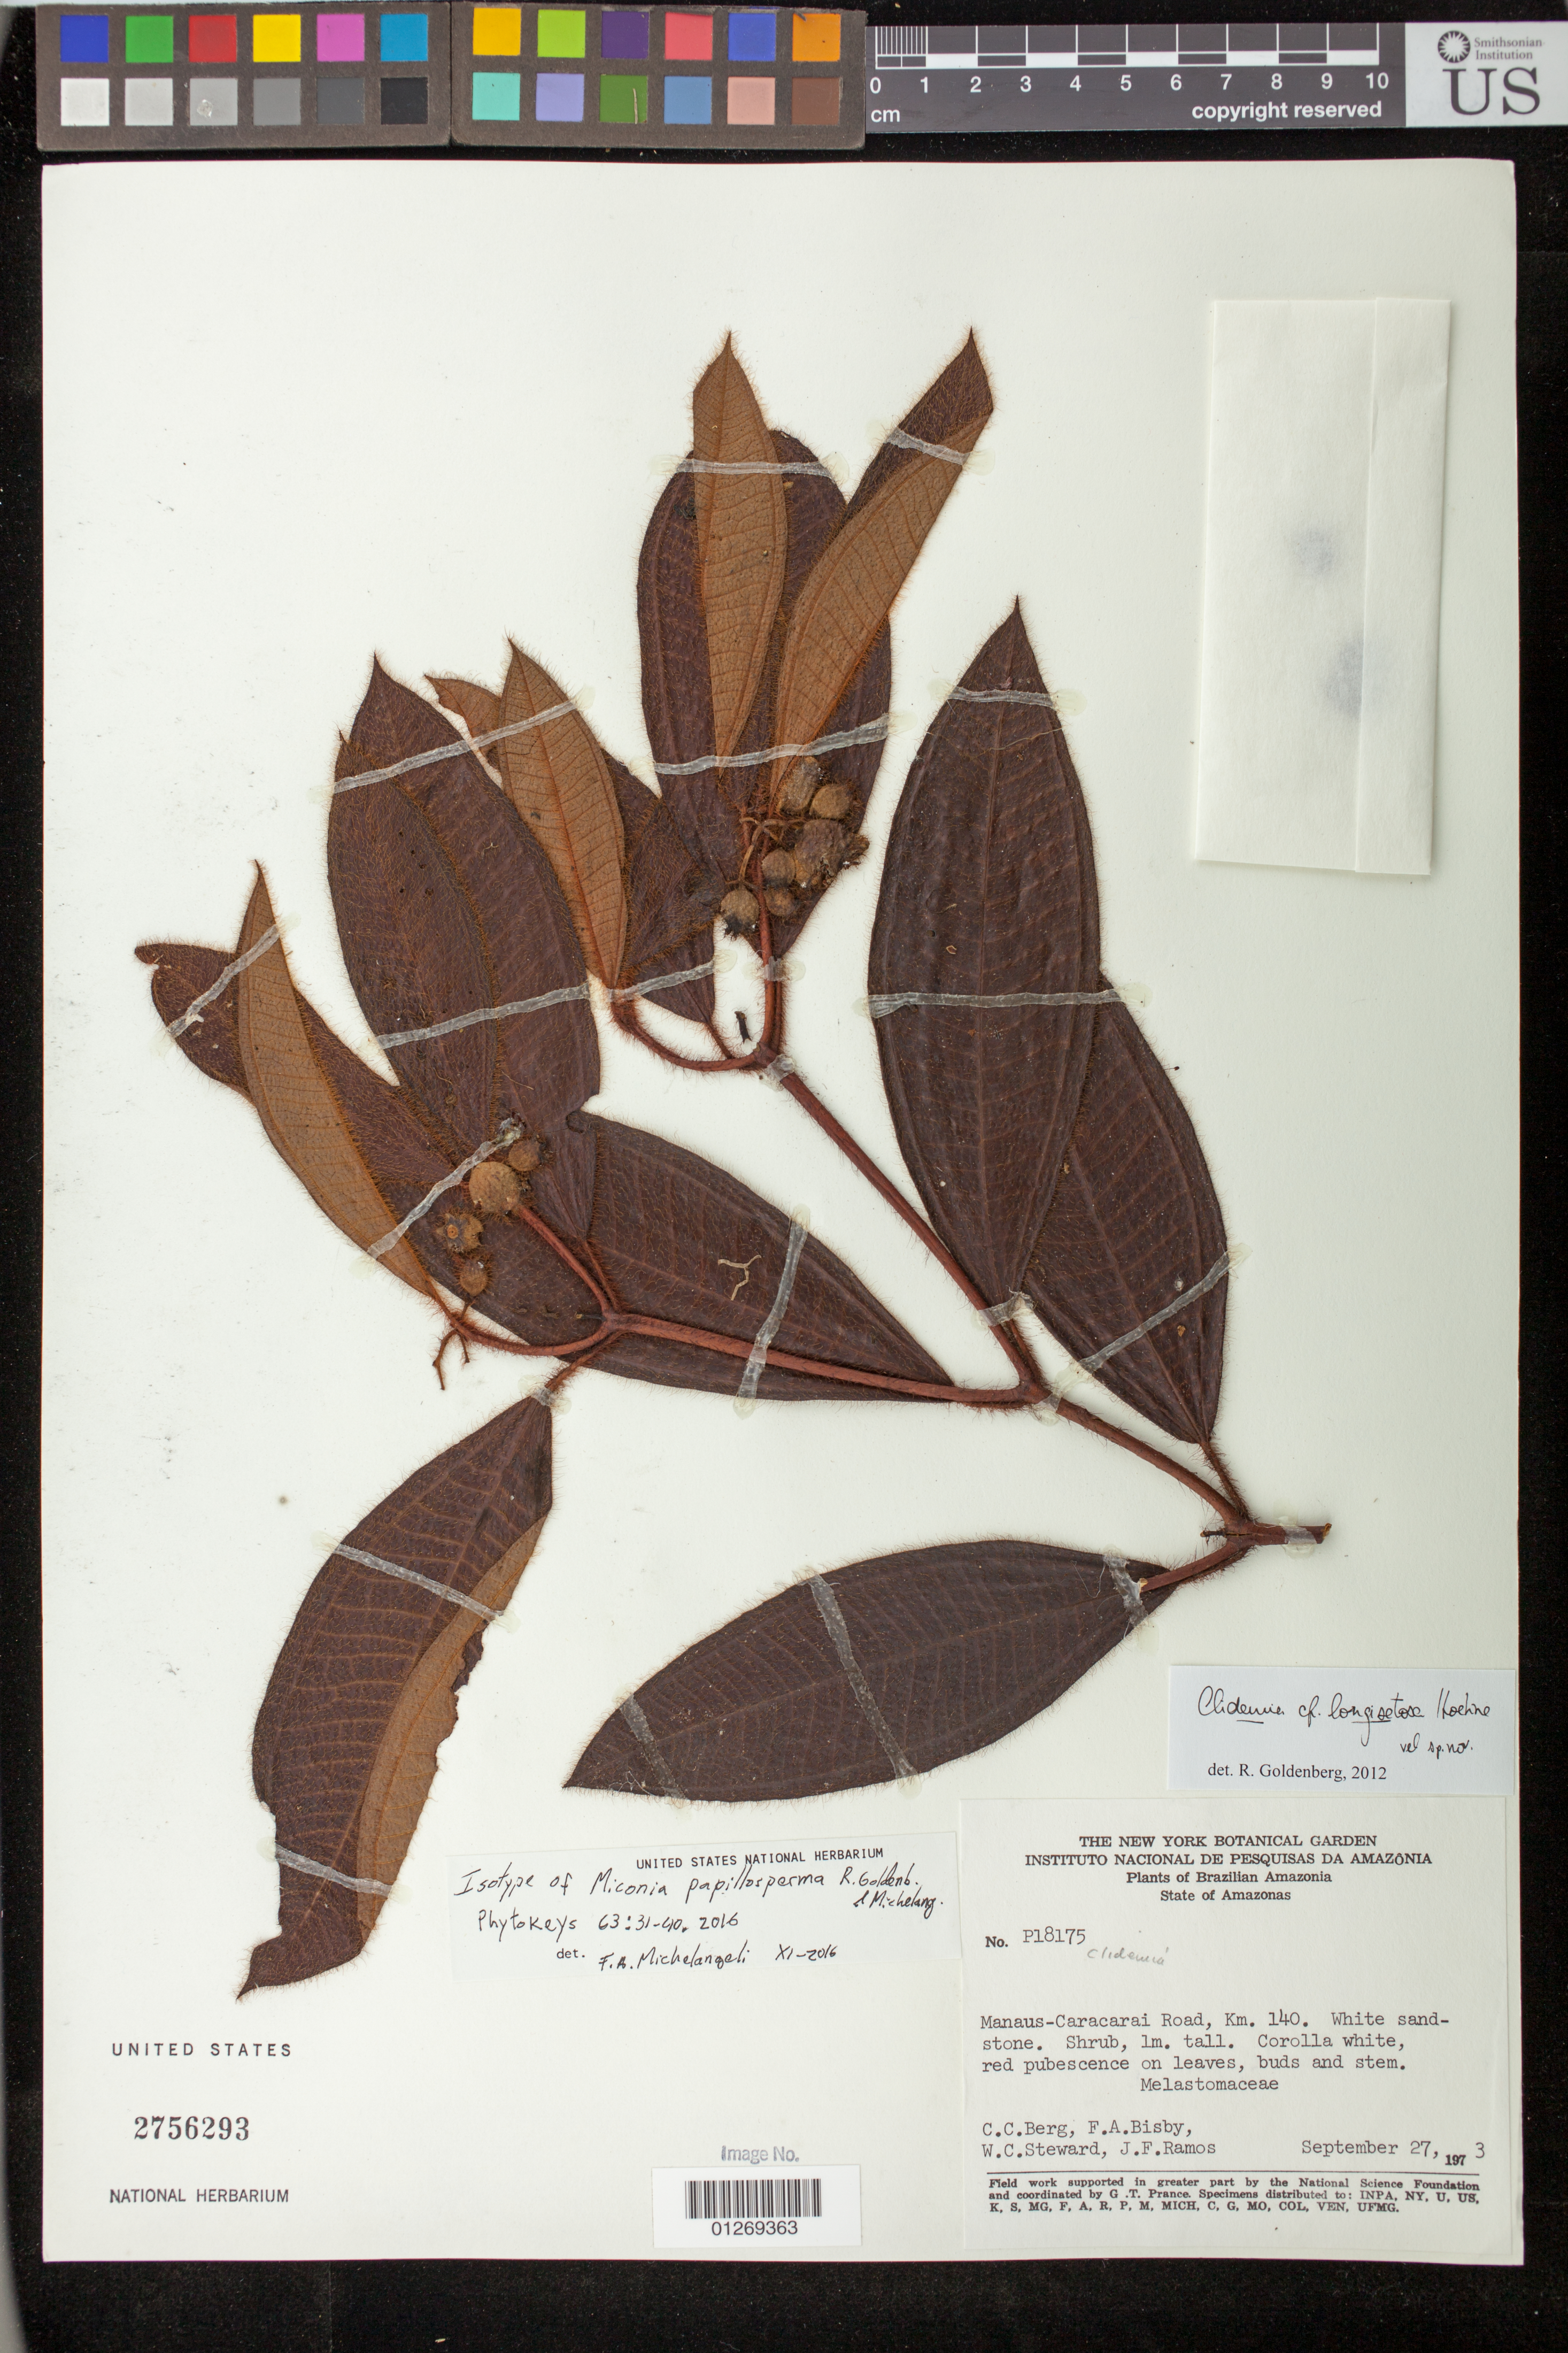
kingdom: Plantae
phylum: Tracheophyta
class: Magnoliopsida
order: Myrtales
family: Melastomataceae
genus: Miconia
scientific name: Miconia papillosperma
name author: R. Goldenb. & Michelang.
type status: Isotype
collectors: C. C. Berg, F. A. Bisby, W. C. Steward & J. F. Ramos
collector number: P18175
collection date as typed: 27 Sep 1973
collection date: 1973-09-27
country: Brazil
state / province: Amazonas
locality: Manaus-Caracarai Road, Km 140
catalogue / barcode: US 2756293